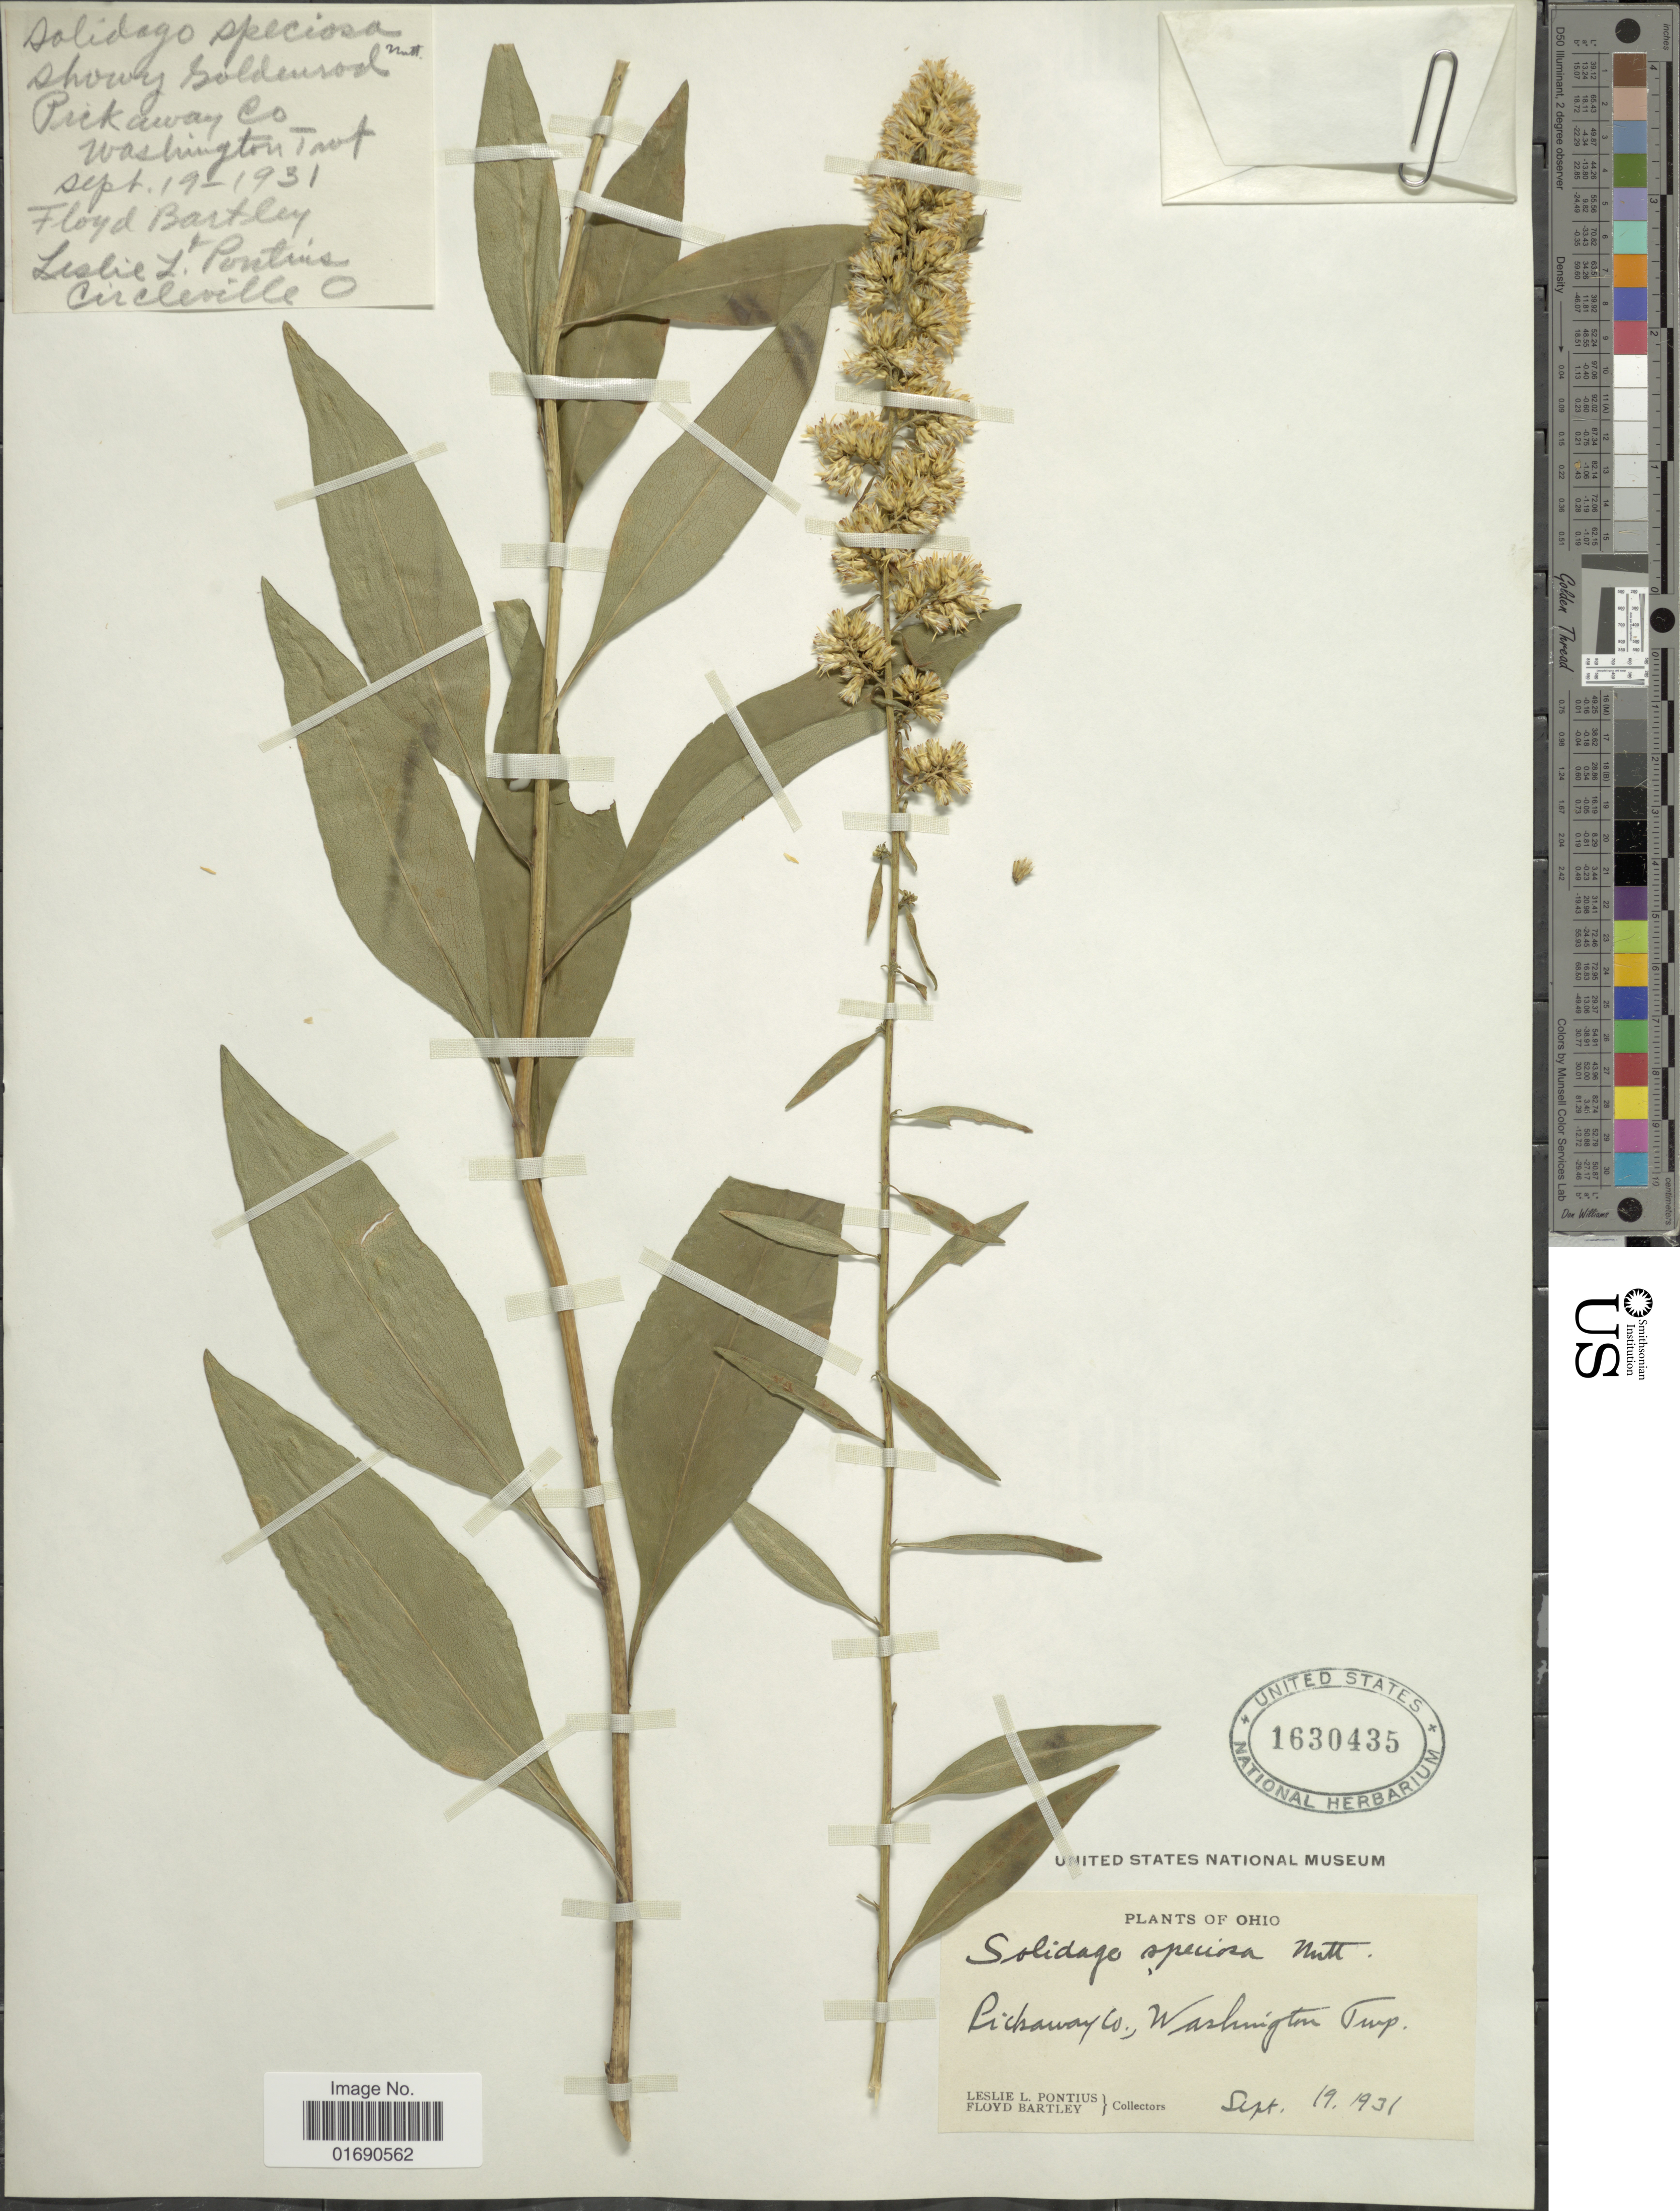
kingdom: Plantae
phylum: Tracheophyta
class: Magnoliopsida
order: Asterales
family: Asteraceae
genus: Solidago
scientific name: Solidago speciosa var. angustata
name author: Torr. & A. Gray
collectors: L. Pontius & F. Bartley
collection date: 1931-09-19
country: United States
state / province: Washington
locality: Pickaway Co., Washington Twp, Ohio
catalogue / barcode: US 1630435